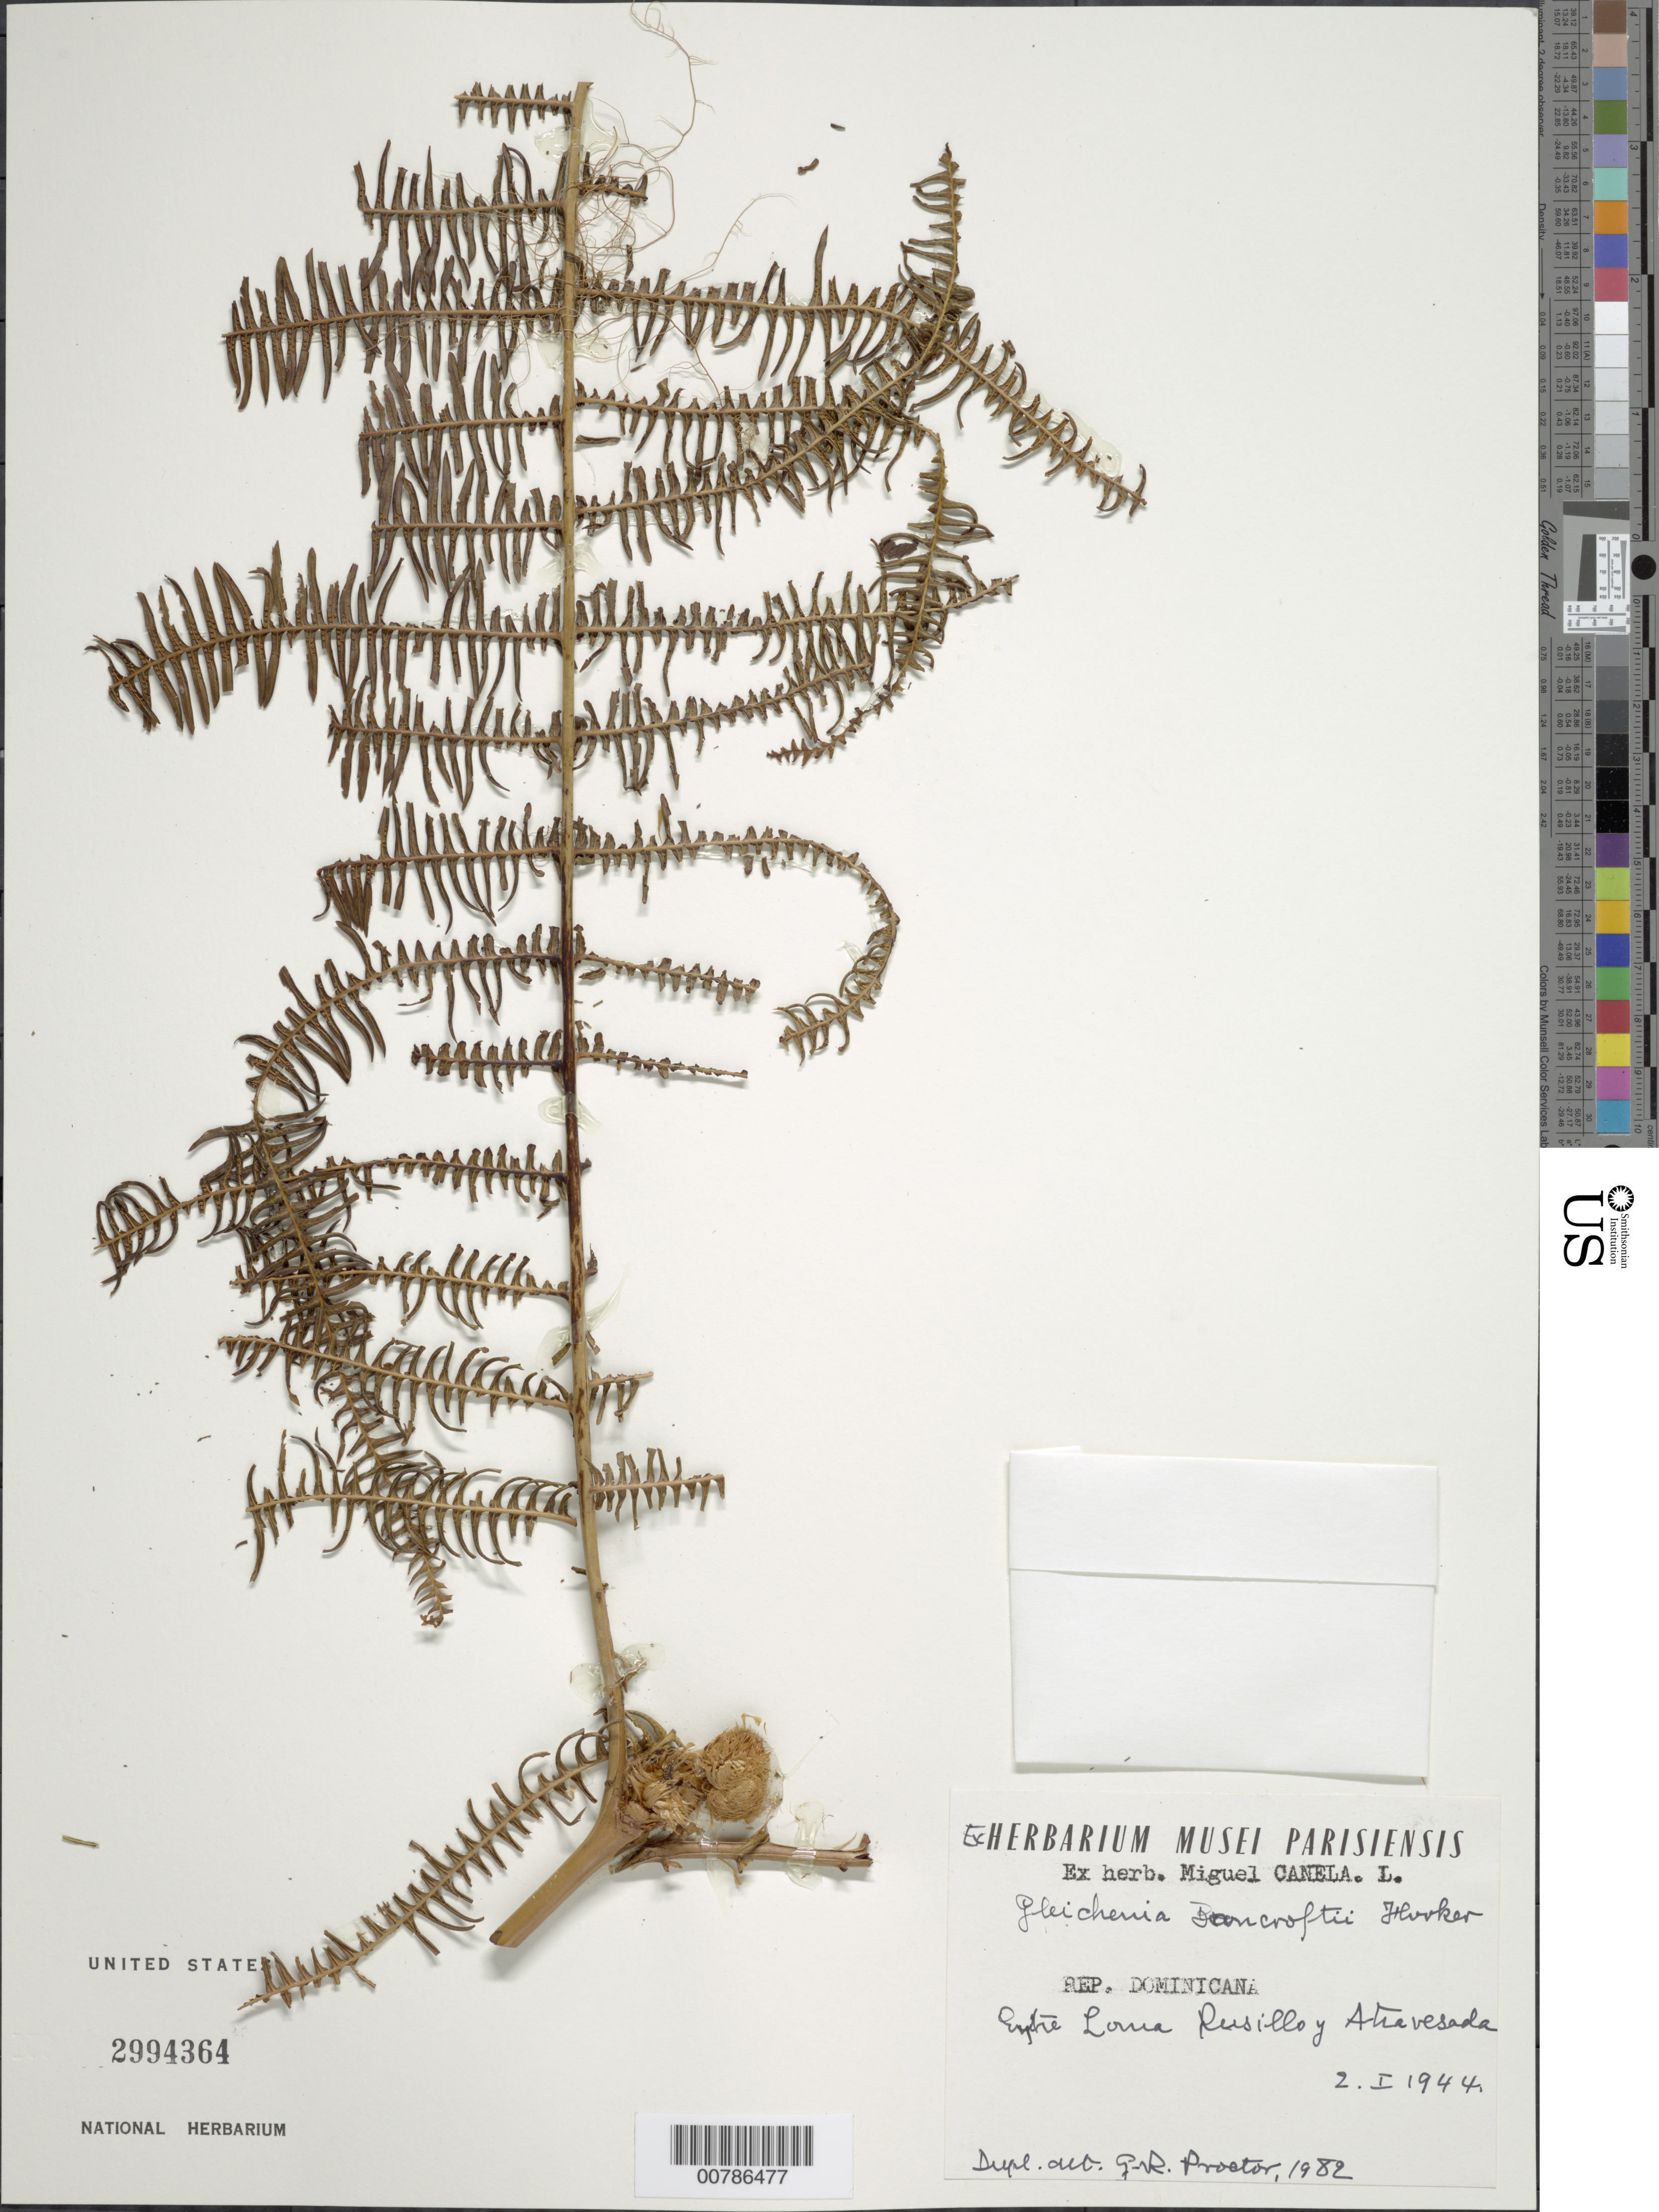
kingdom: Plantae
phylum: Tracheophyta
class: Polypodiopsida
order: Gleicheniales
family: Gleicheniaceae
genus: Diplopterygium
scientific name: Diplopterygium bancroftii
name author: (Hook.) A.R. Sm.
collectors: M. Canela Lazaro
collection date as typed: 02 Jan 1944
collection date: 1944-01-02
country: Dominican Republic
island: Hispaniola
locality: Loma Rusillo to Atravesada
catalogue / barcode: US 2994364